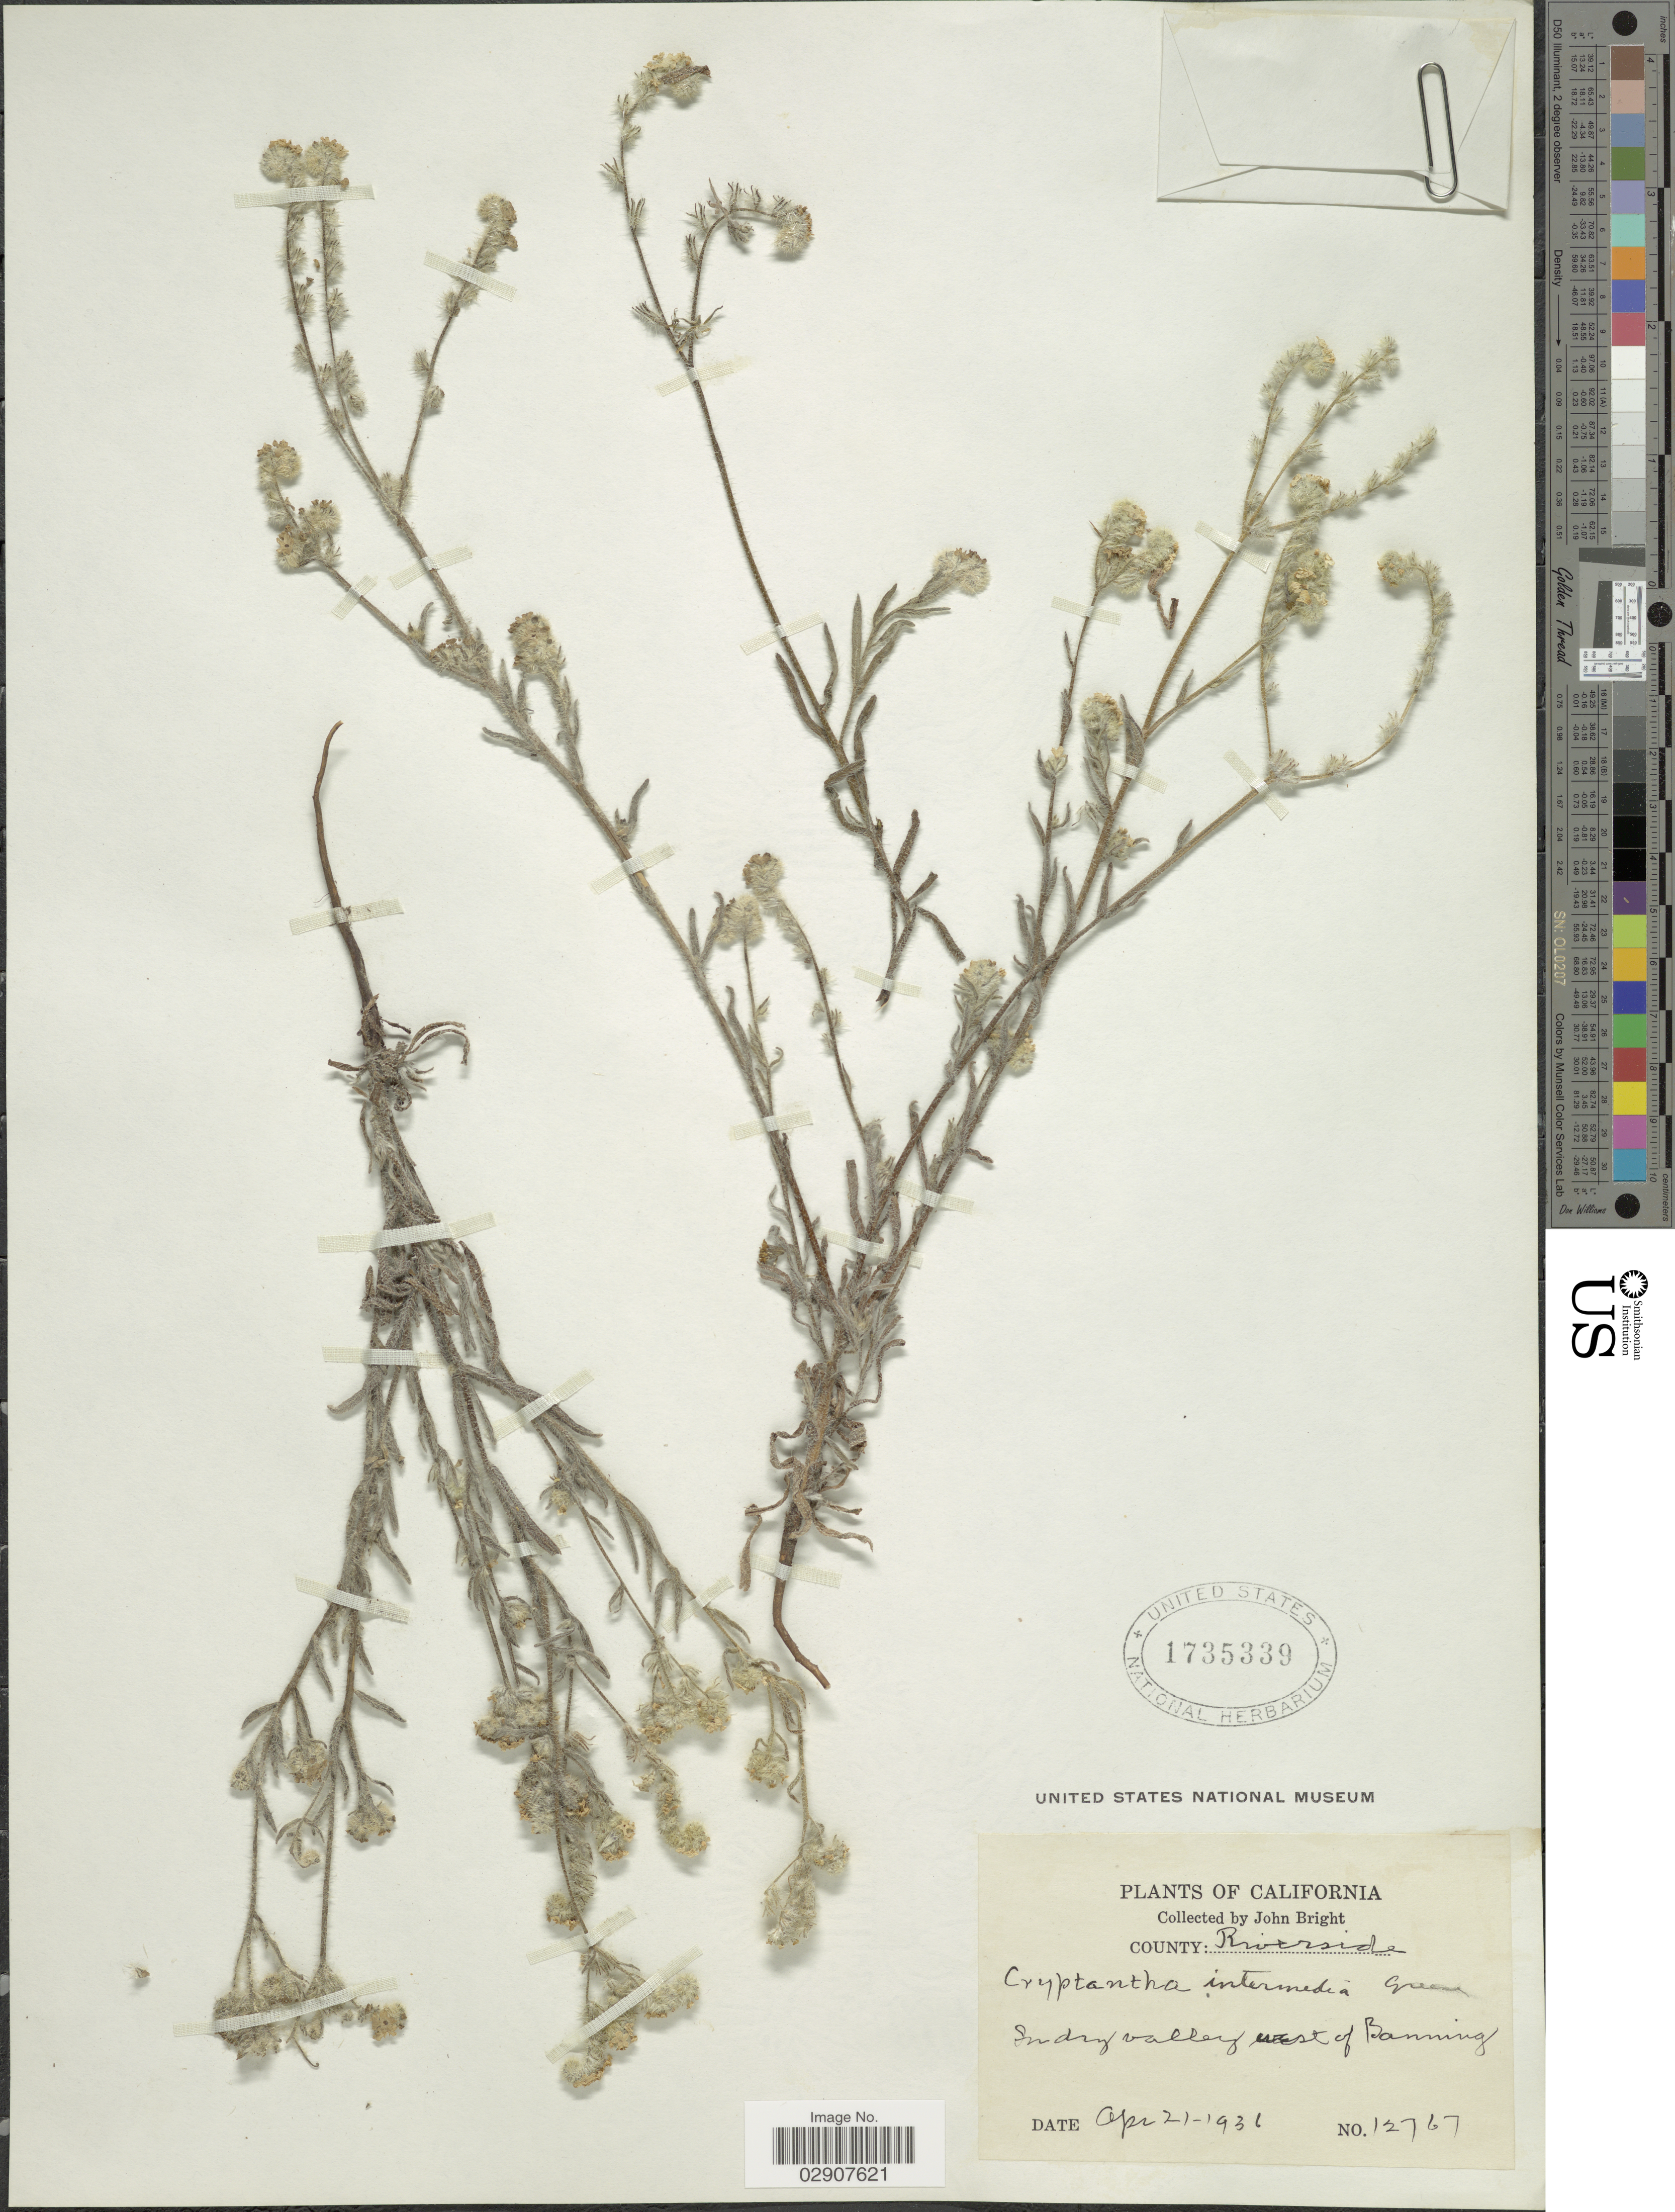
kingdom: Plantae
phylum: Tracheophyta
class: Magnoliopsida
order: Boraginales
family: Boraginaceae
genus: Cryptantha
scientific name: Cryptantha intermedia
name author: (A. Gray) Greene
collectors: J. Bright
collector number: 12767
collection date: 1936-04-21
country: United States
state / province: California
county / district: Riverside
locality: County: Riverside, In dry valley west of Banning.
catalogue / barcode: US 1735339